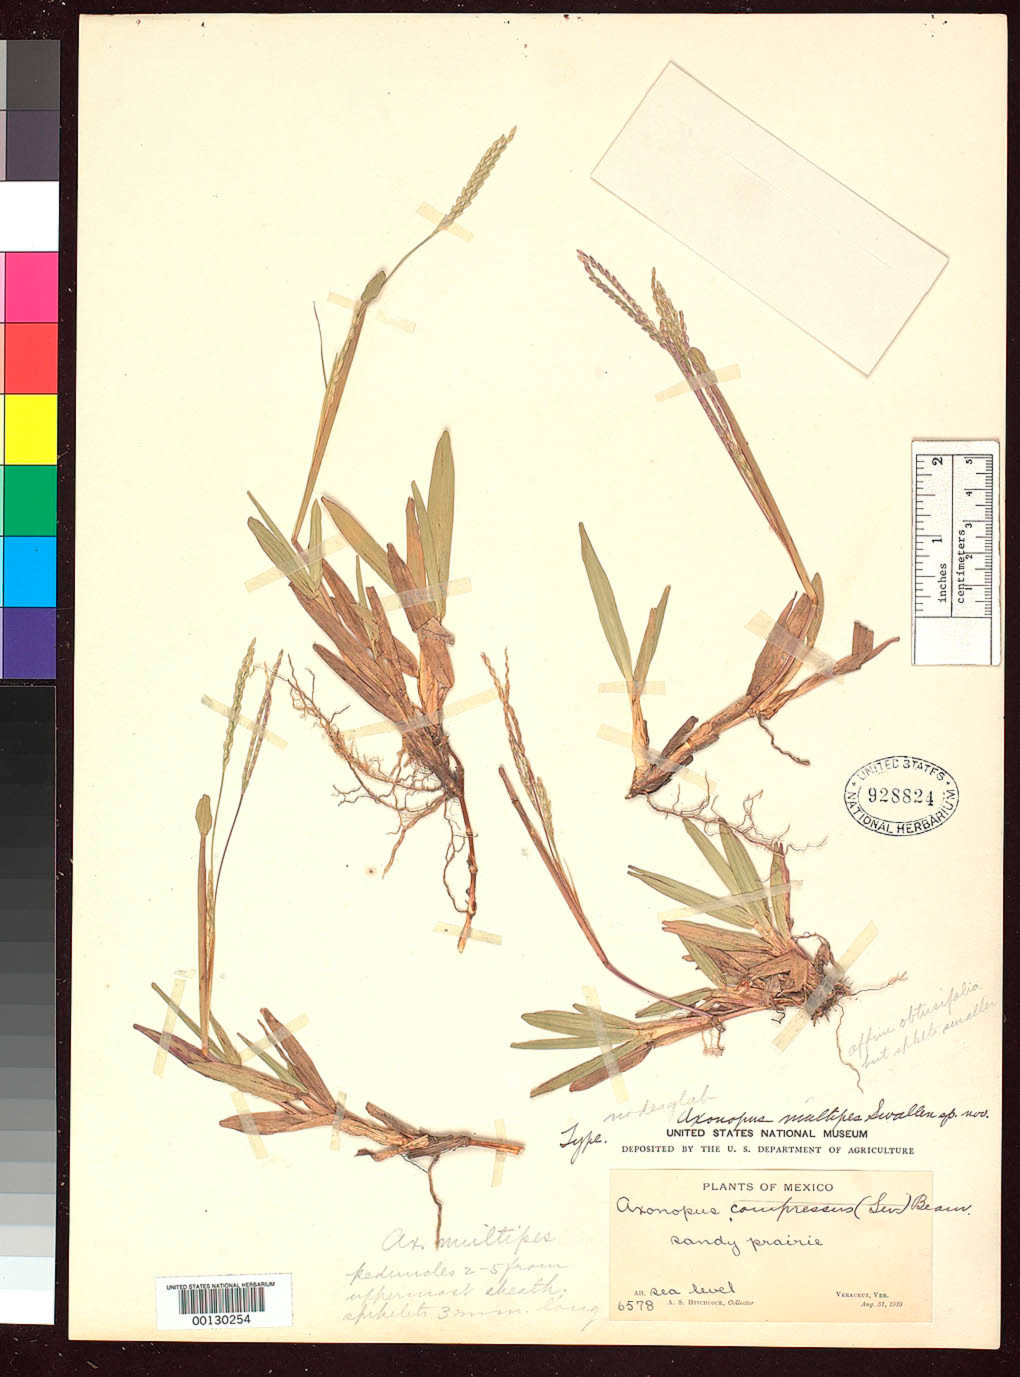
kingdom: Plantae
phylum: Tracheophyta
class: Liliopsida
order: Poales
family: Poaceae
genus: Axonopus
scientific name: Axonopus multipes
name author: Swallen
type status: Holotype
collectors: A. S. Hitchcock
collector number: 6578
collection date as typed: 31 Aug 1910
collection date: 1910-08-31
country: Mexico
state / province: Veracruz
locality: Veracruz.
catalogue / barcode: US 928824